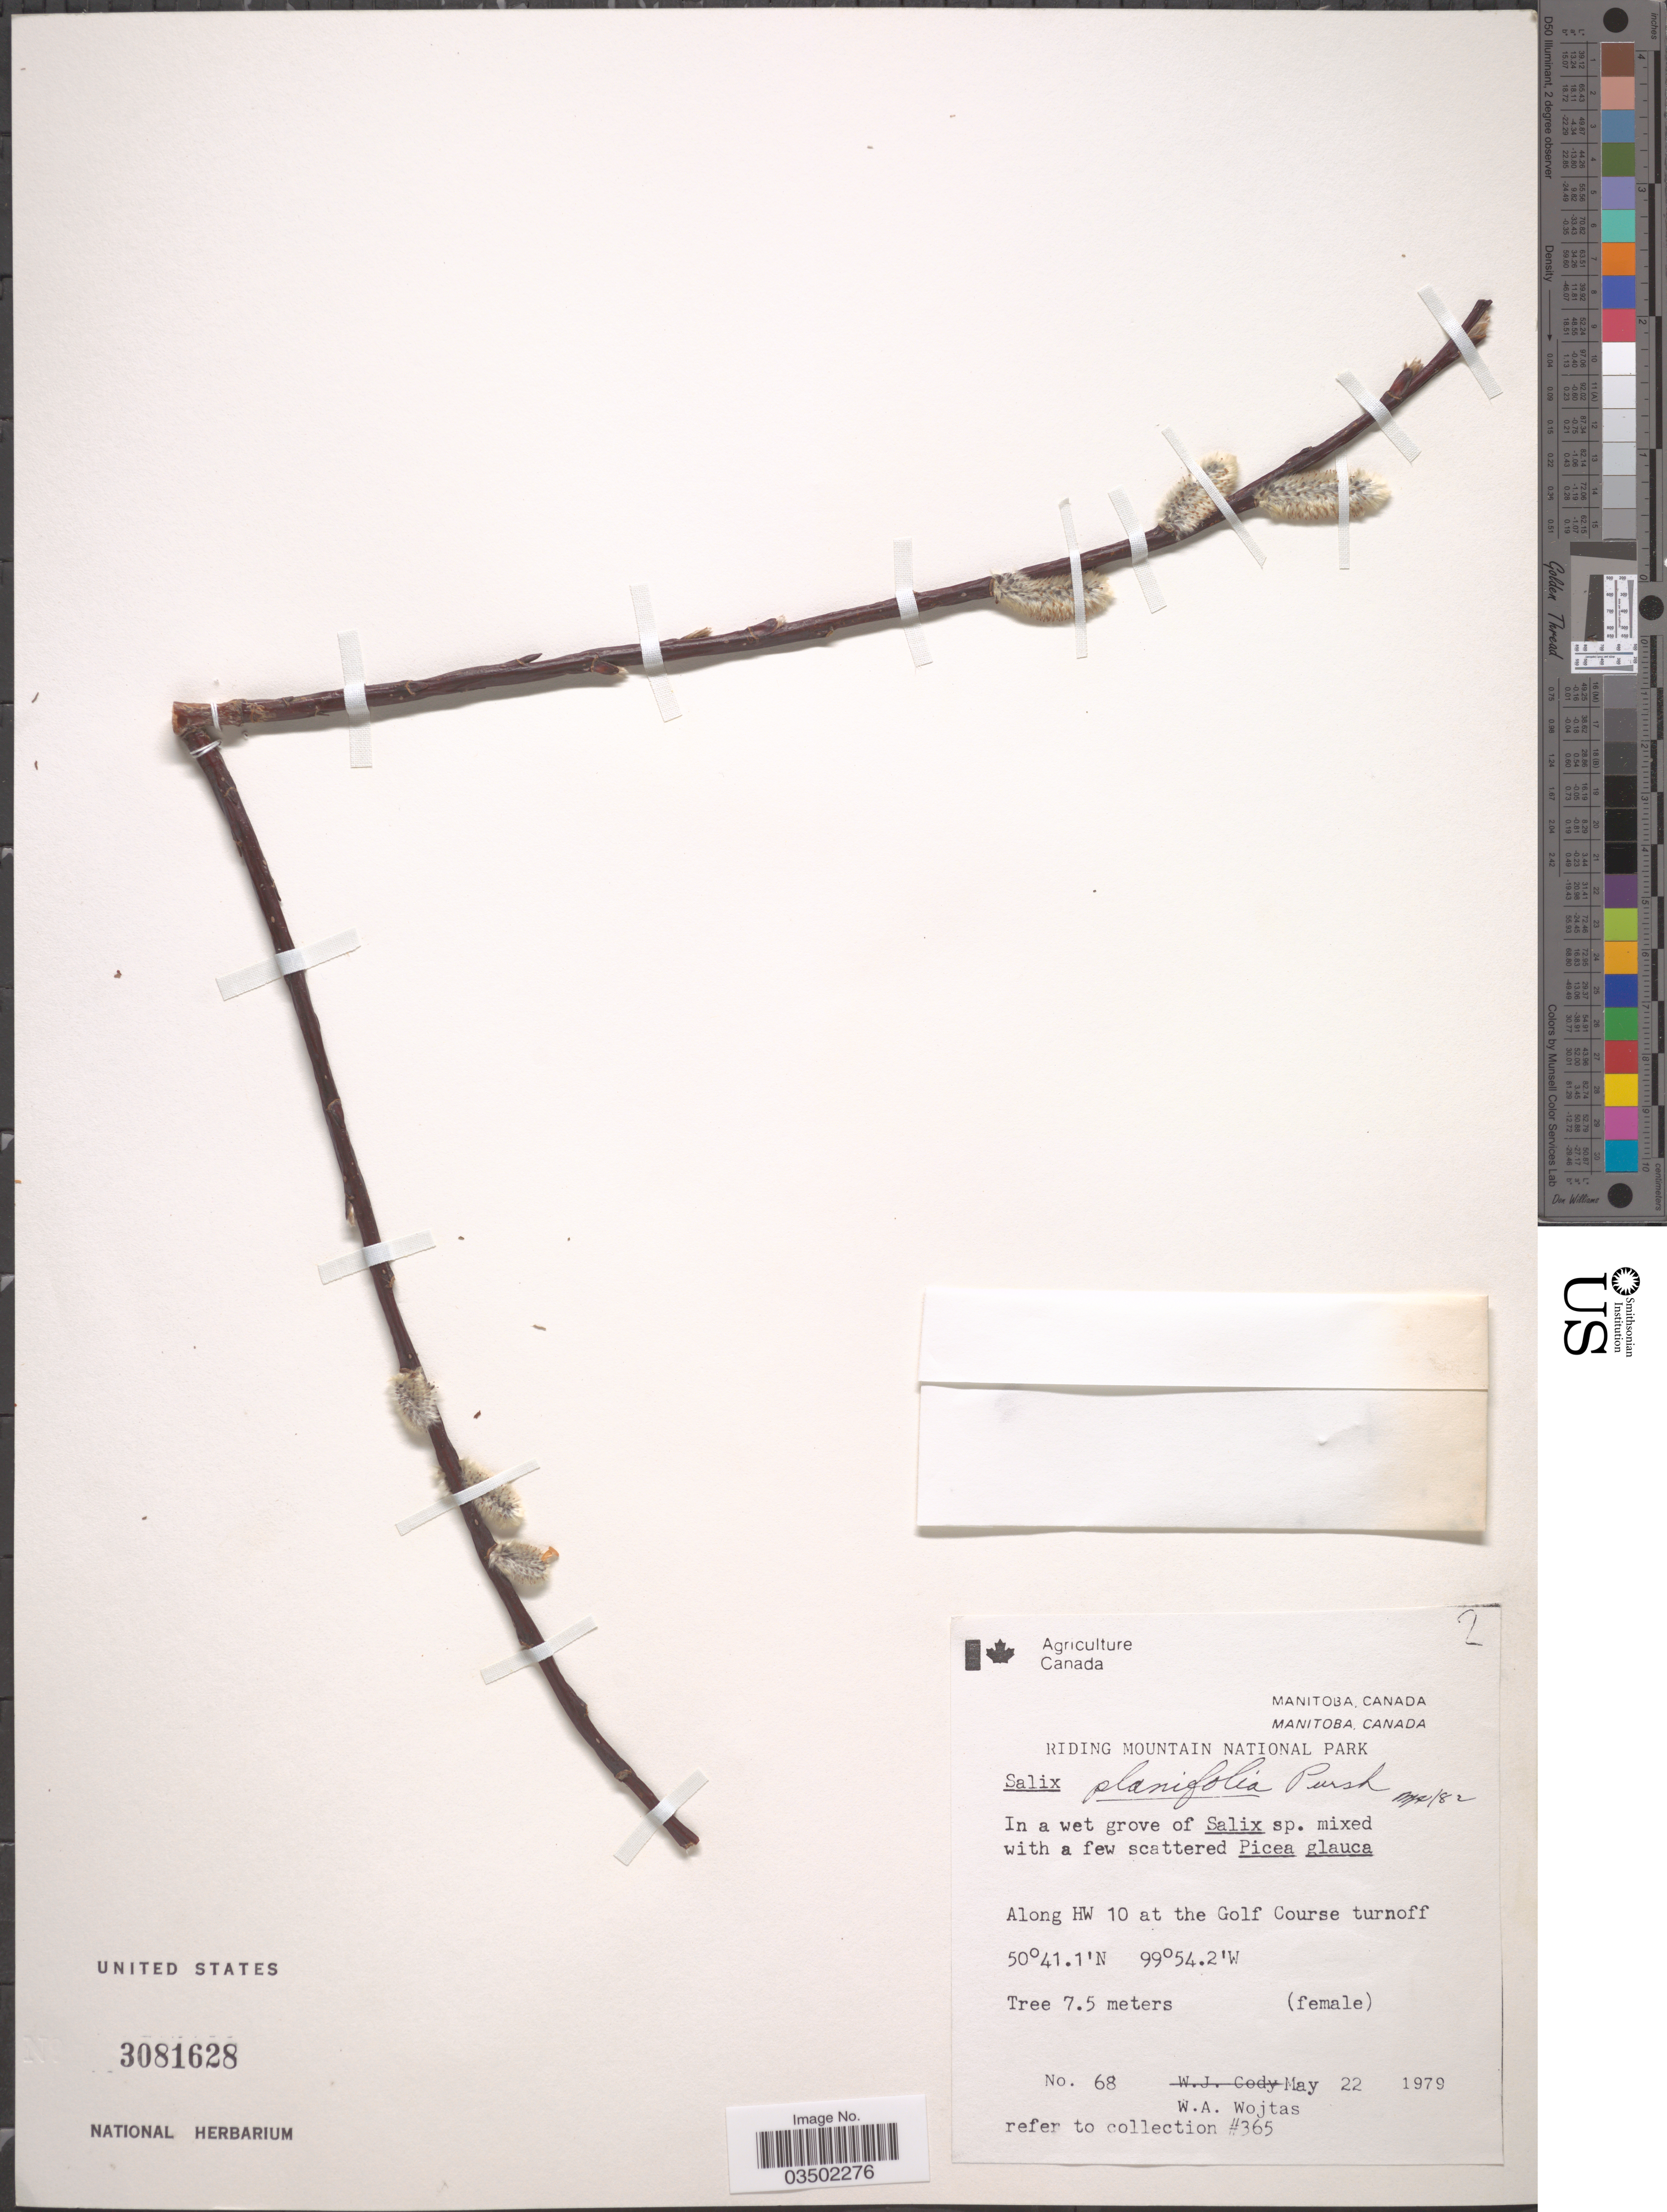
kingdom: Plantae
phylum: Tracheophyta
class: Magnoliopsida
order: Malpighiales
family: Salicaceae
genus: Salix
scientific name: Salix planifolia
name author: Pursh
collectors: W. Wojtas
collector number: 68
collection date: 1979-05-22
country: Canada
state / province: Manitoba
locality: Riding Mountain National Park. Along HW 10 at the Golf Course turnoff.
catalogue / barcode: US 3081628